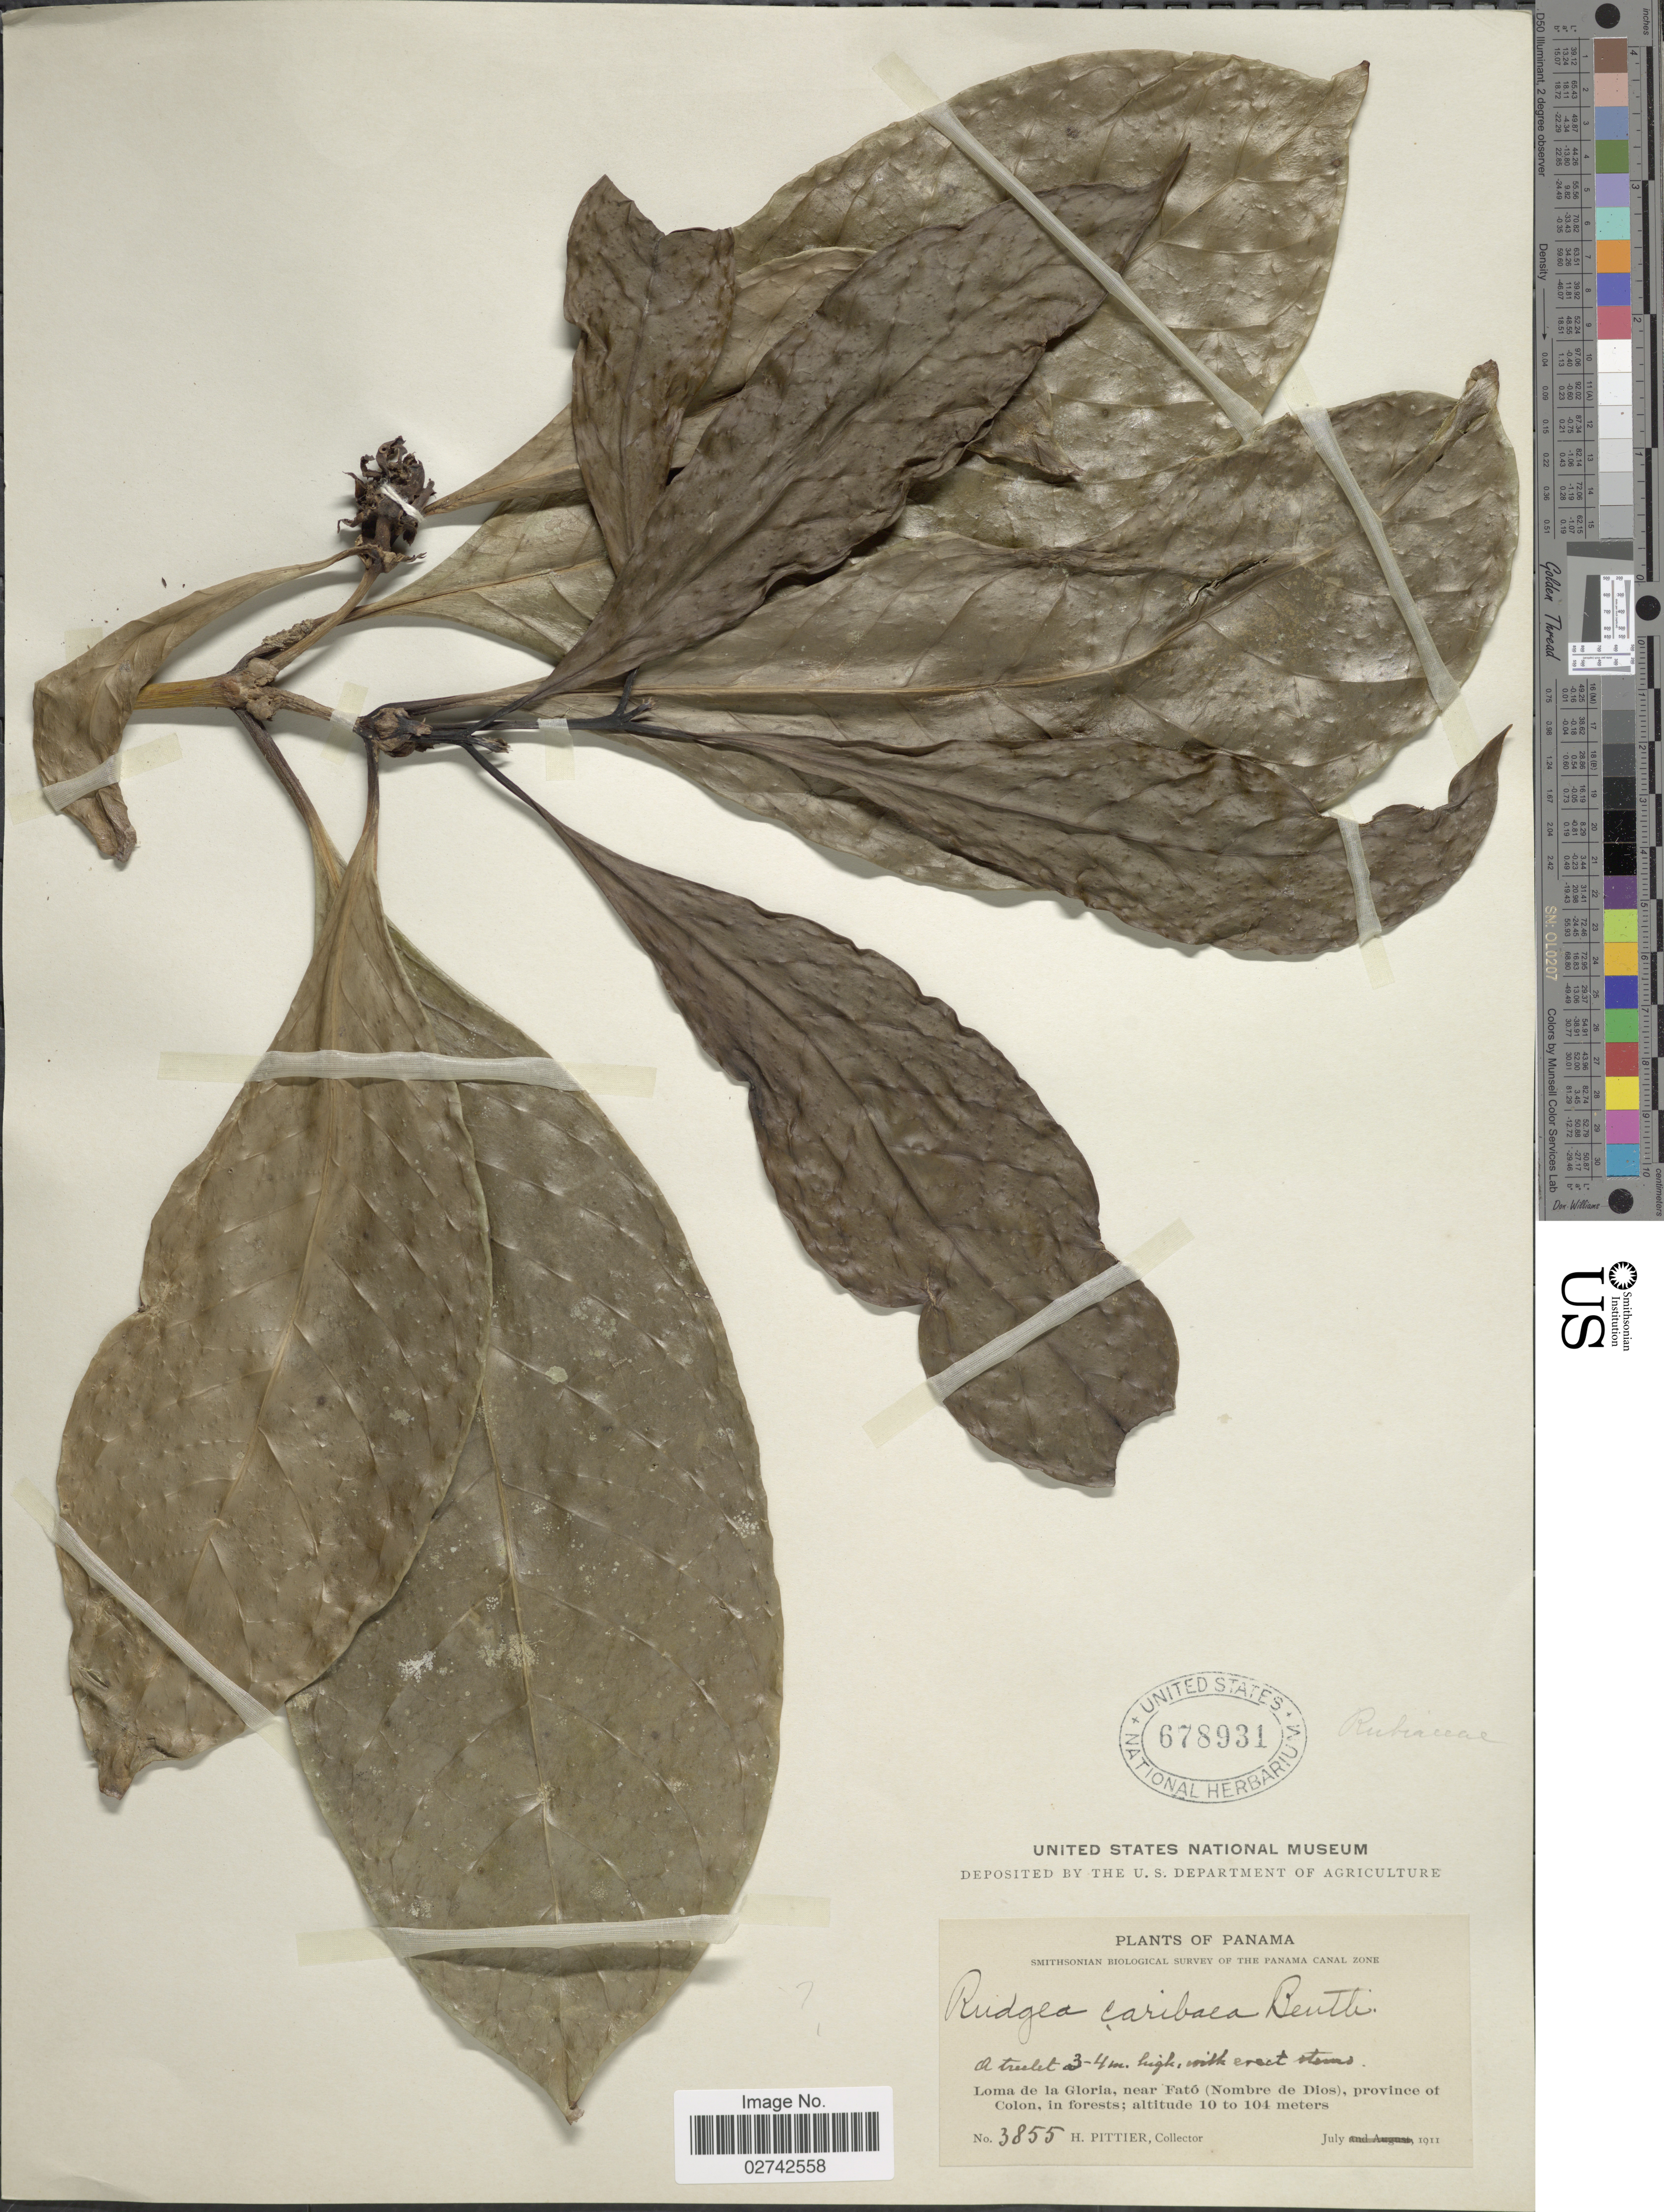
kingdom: Plantae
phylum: Tracheophyta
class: Magnoliopsida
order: Gentianales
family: Rubiaceae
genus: Rudgea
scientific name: Rudgea caribaea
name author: Benth.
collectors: H. F. Pittier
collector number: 3855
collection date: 1911-07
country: Panama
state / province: Colón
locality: Loma de la Gloria, near Fato (Nombre de Dios), province of Colon, in forests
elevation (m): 10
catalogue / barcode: US 678931